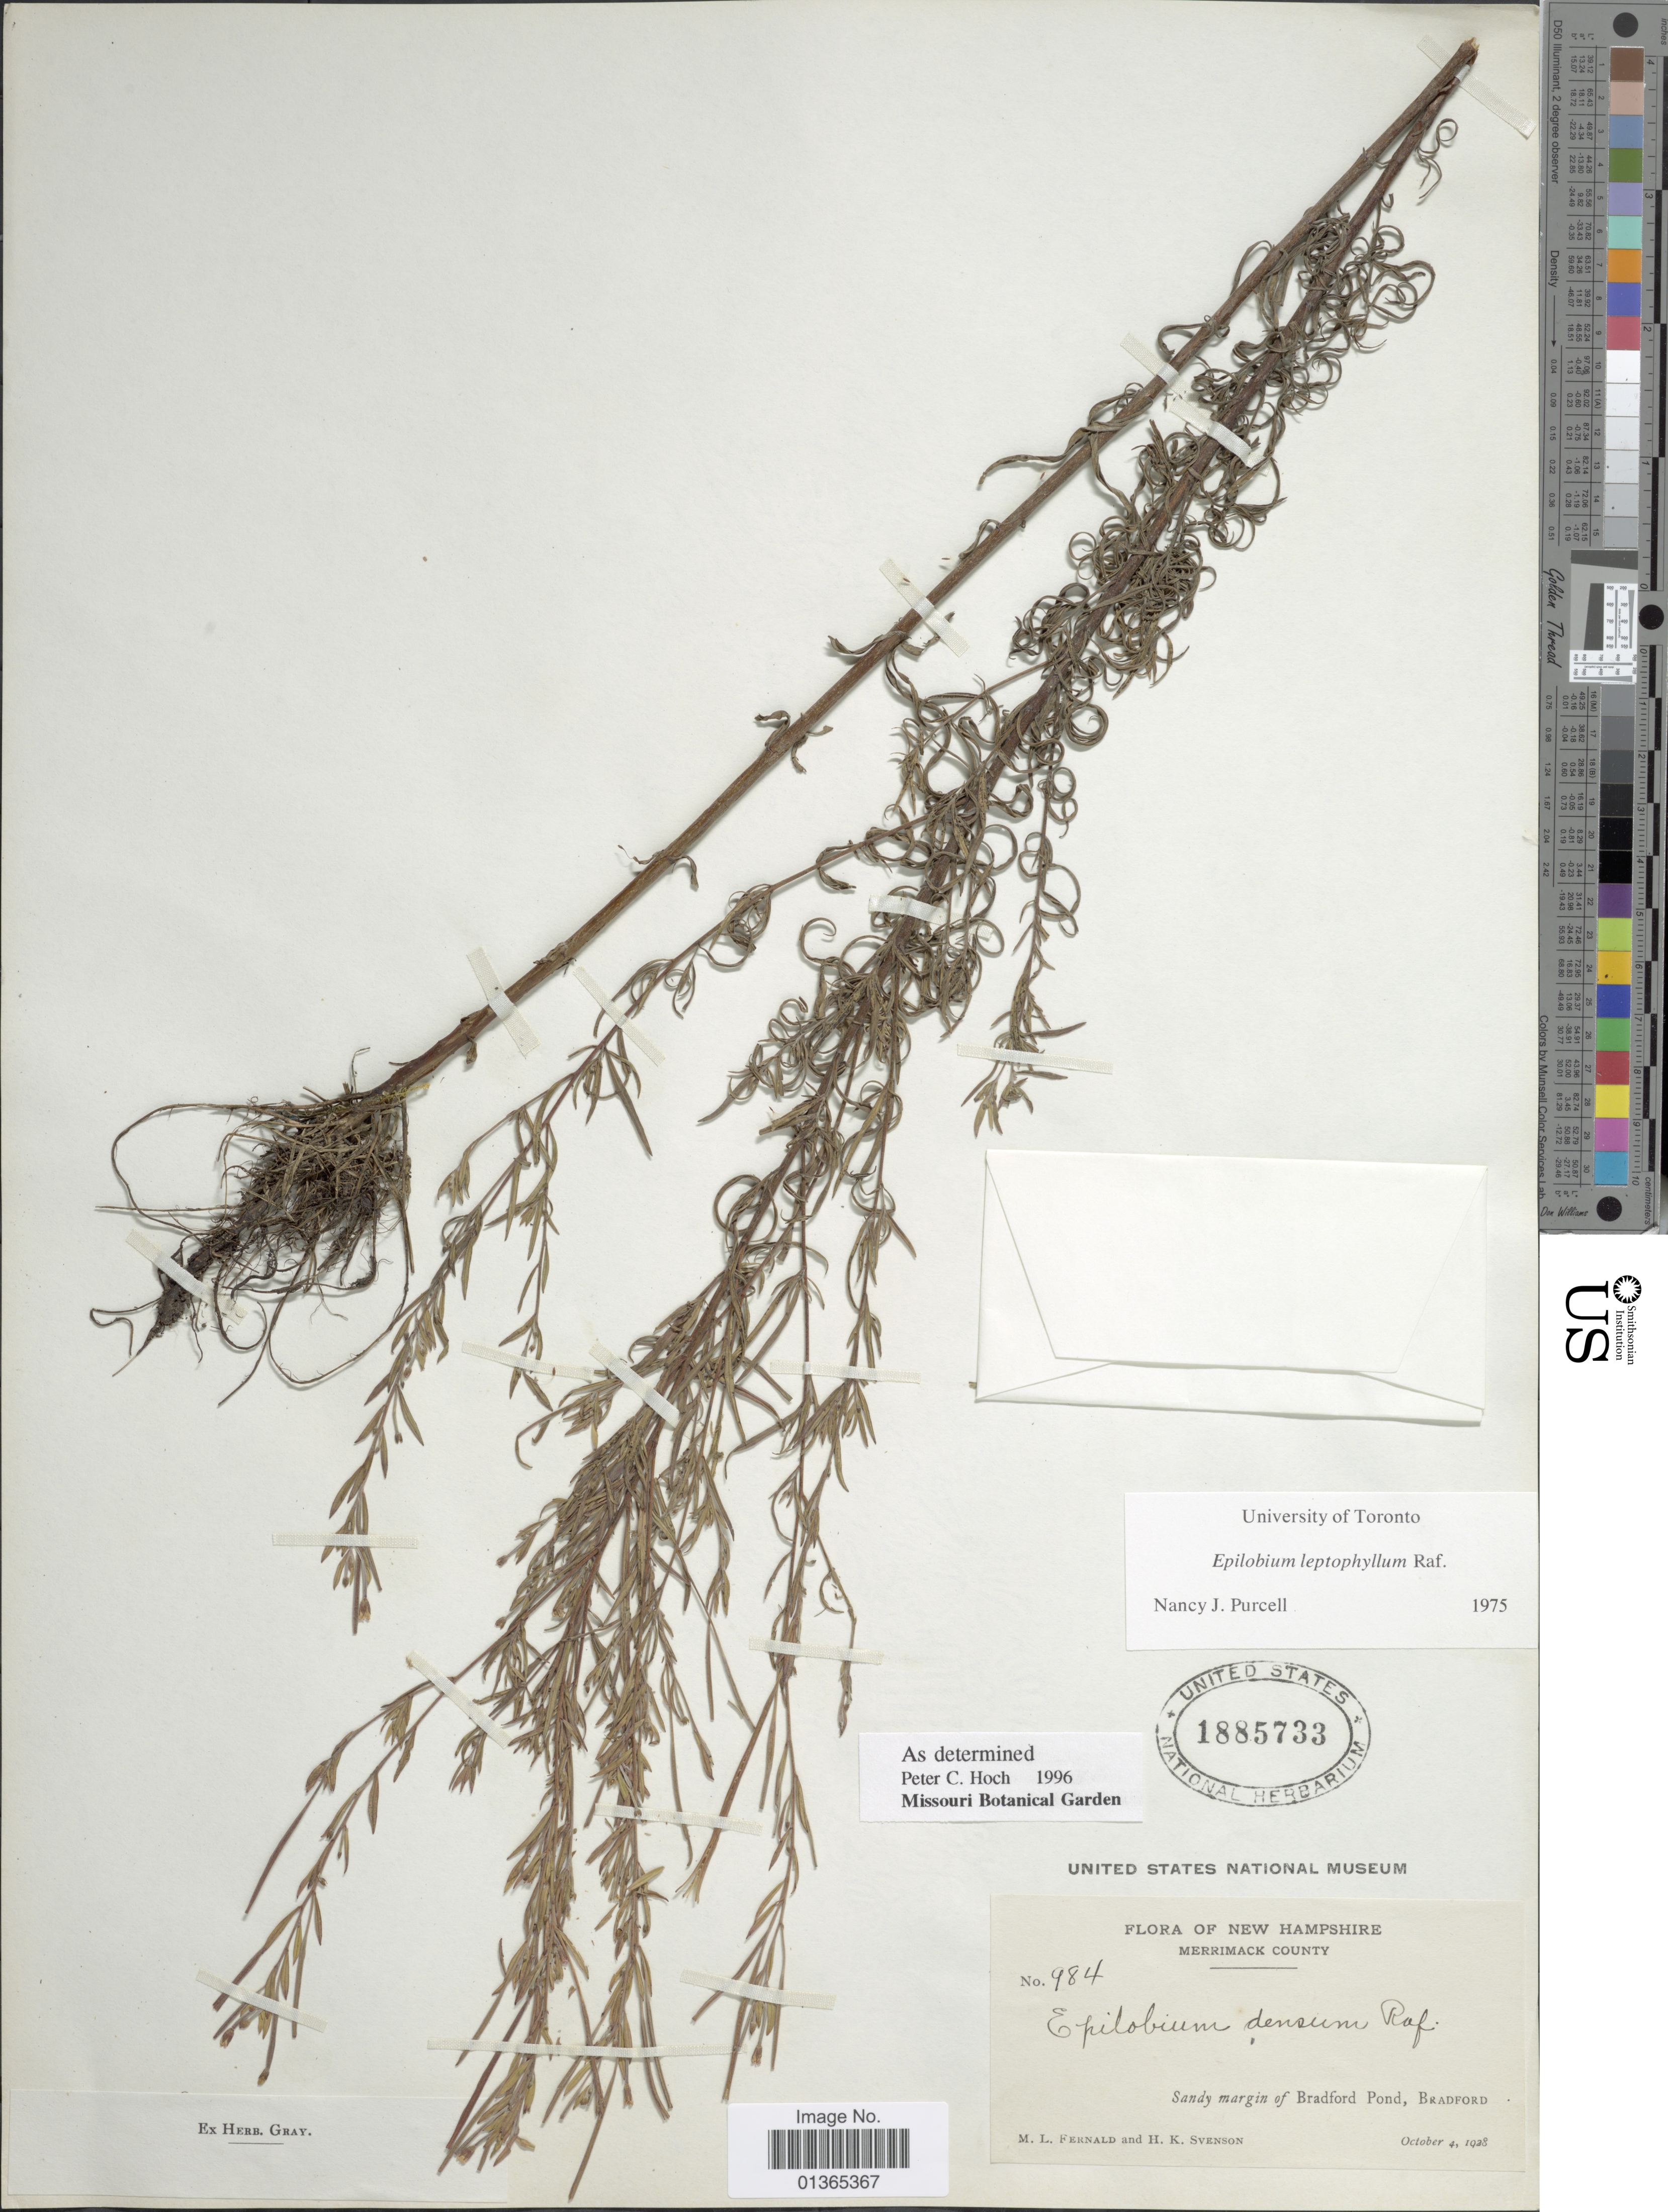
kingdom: Plantae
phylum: Tracheophyta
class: Magnoliopsida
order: Myrtales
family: Onagraceae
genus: Epilobium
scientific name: Epilobium leptophyllum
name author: Raf.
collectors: M. L. Fernald & H. K. Svenson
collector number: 984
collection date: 1928-10-04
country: United States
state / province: New Hampshire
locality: Merrimack County. Sandy margin of Bradford Pond, Bradford.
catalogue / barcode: US 1885733